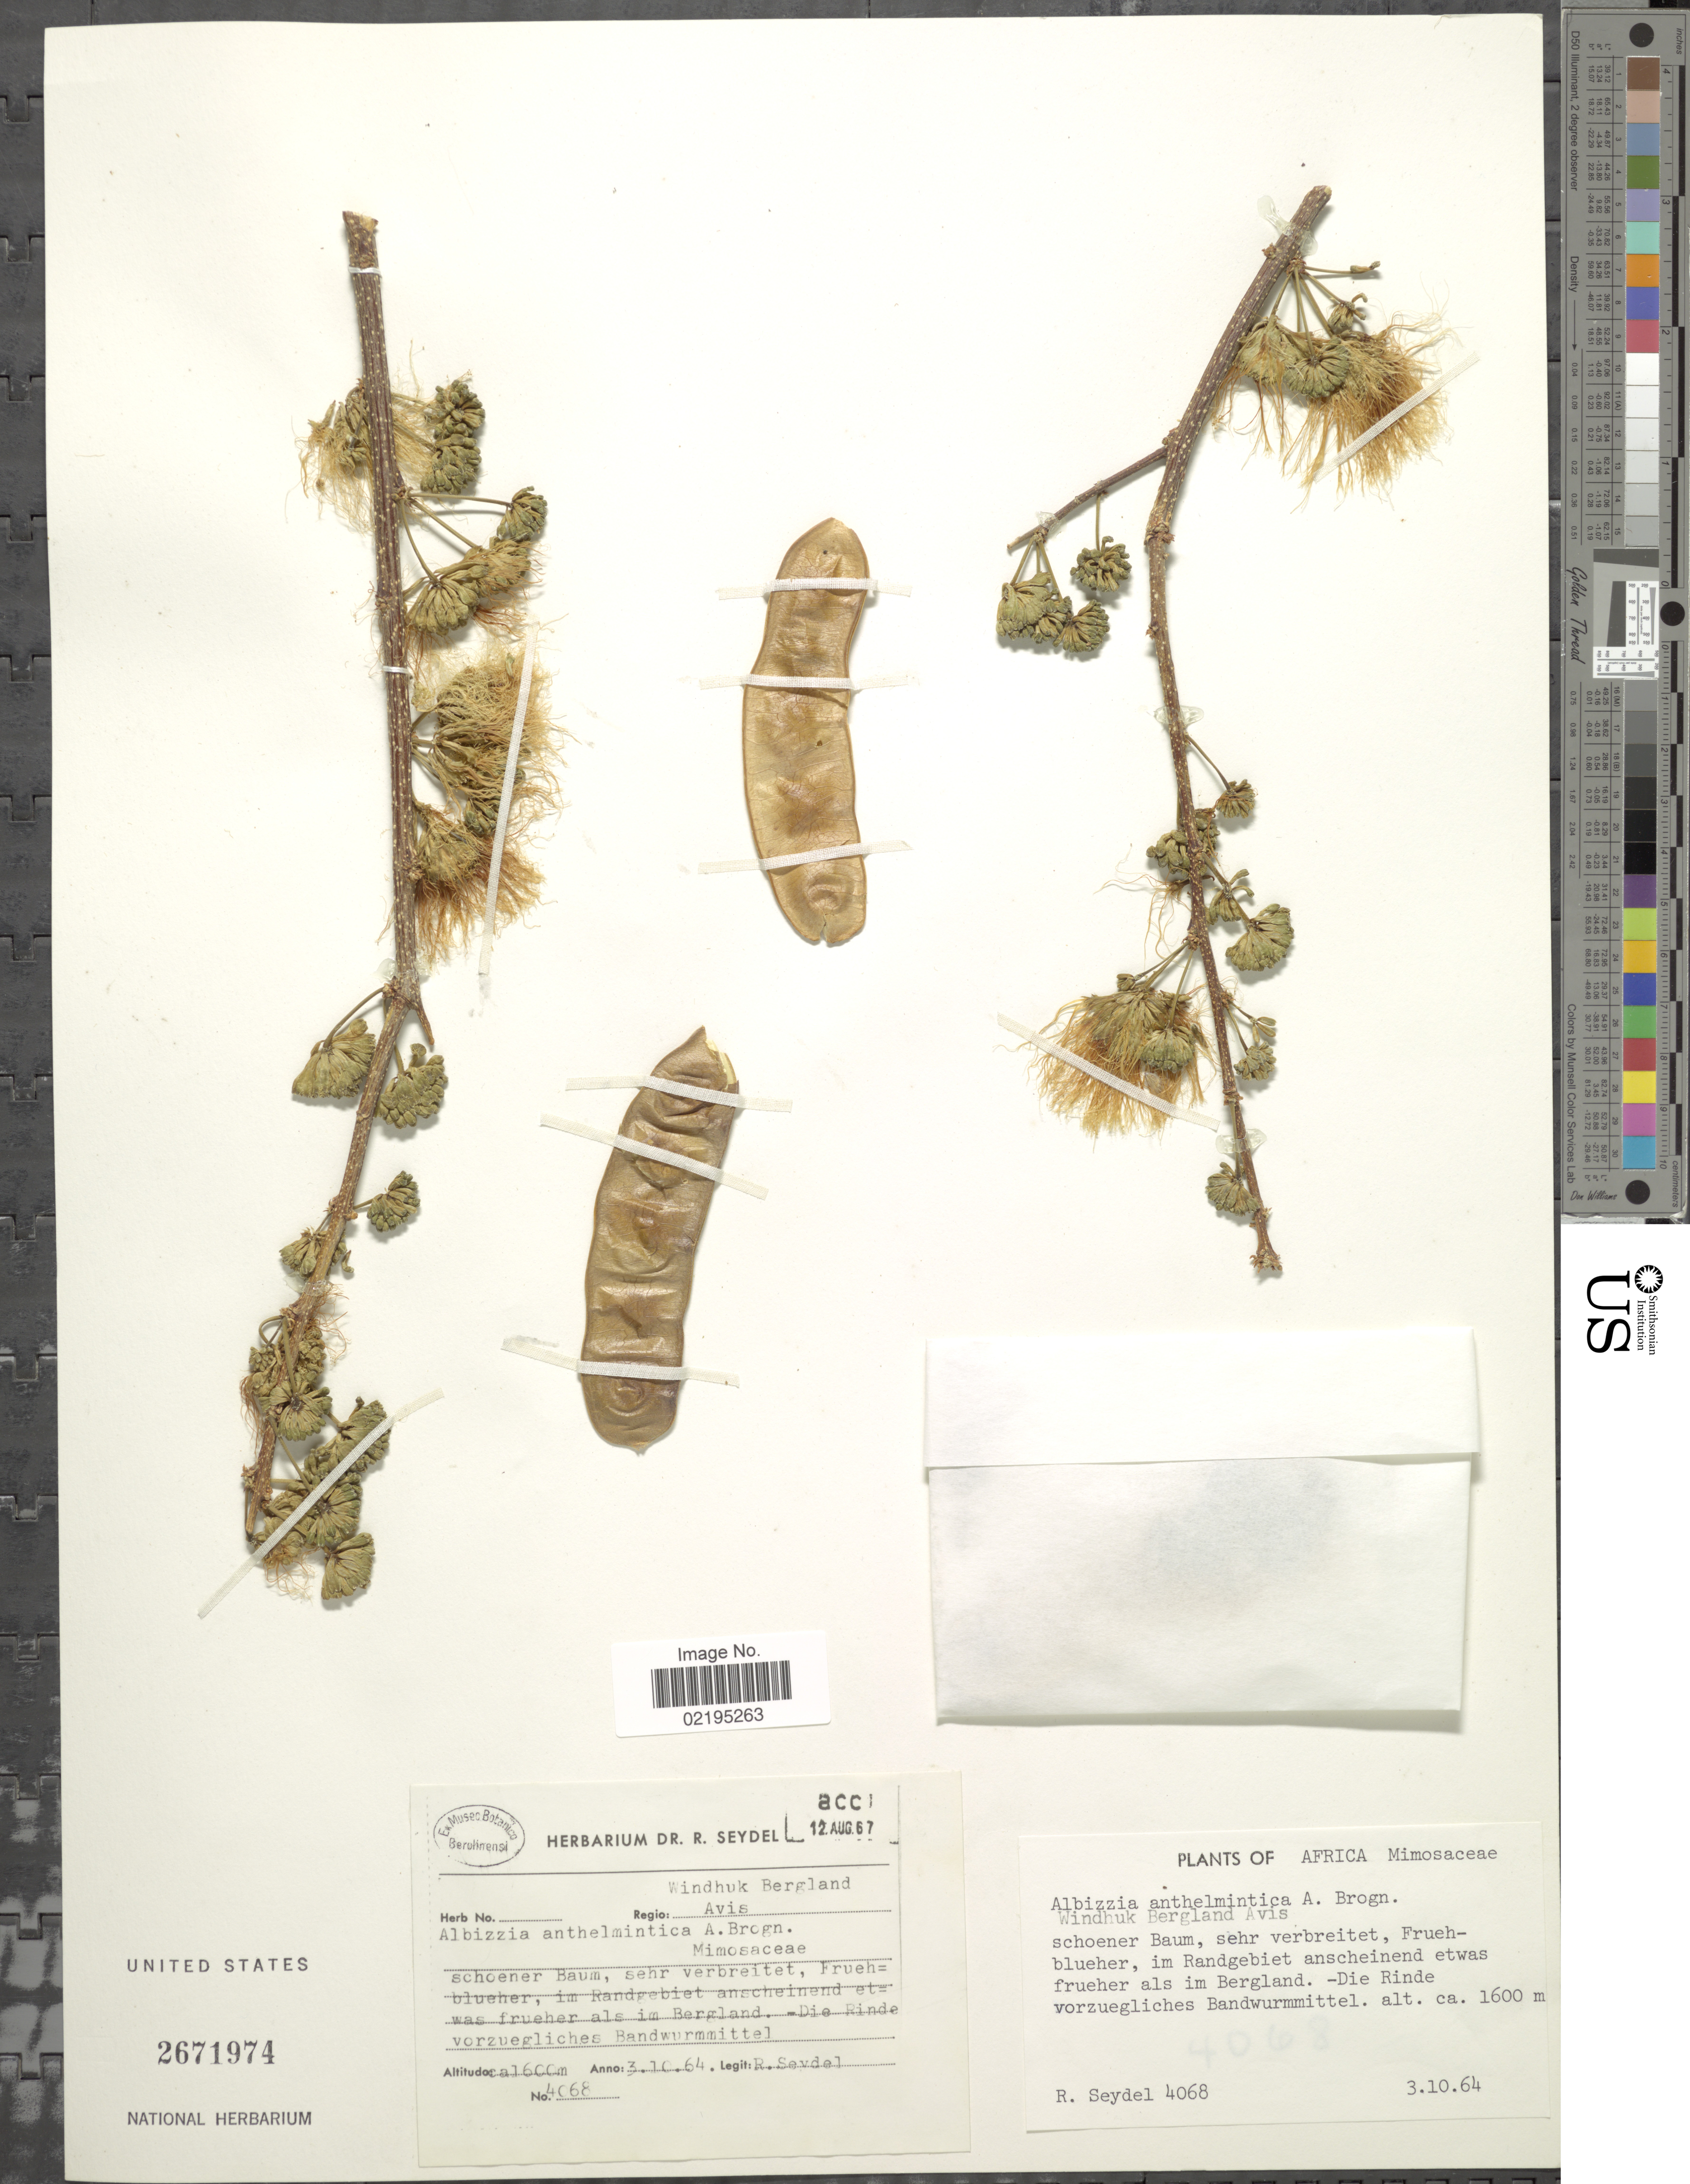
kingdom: Plantae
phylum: Tracheophyta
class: Magnoliopsida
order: Fabales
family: Fabaceae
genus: Albizia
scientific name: Albizia anthelmintica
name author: Brongn.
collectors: R. Seydel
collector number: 4068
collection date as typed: Transcribed d/m/y: 3/10/64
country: Namibia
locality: Africa, Windhuk Bergland, Region Avis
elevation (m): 1600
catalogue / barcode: US 2671974